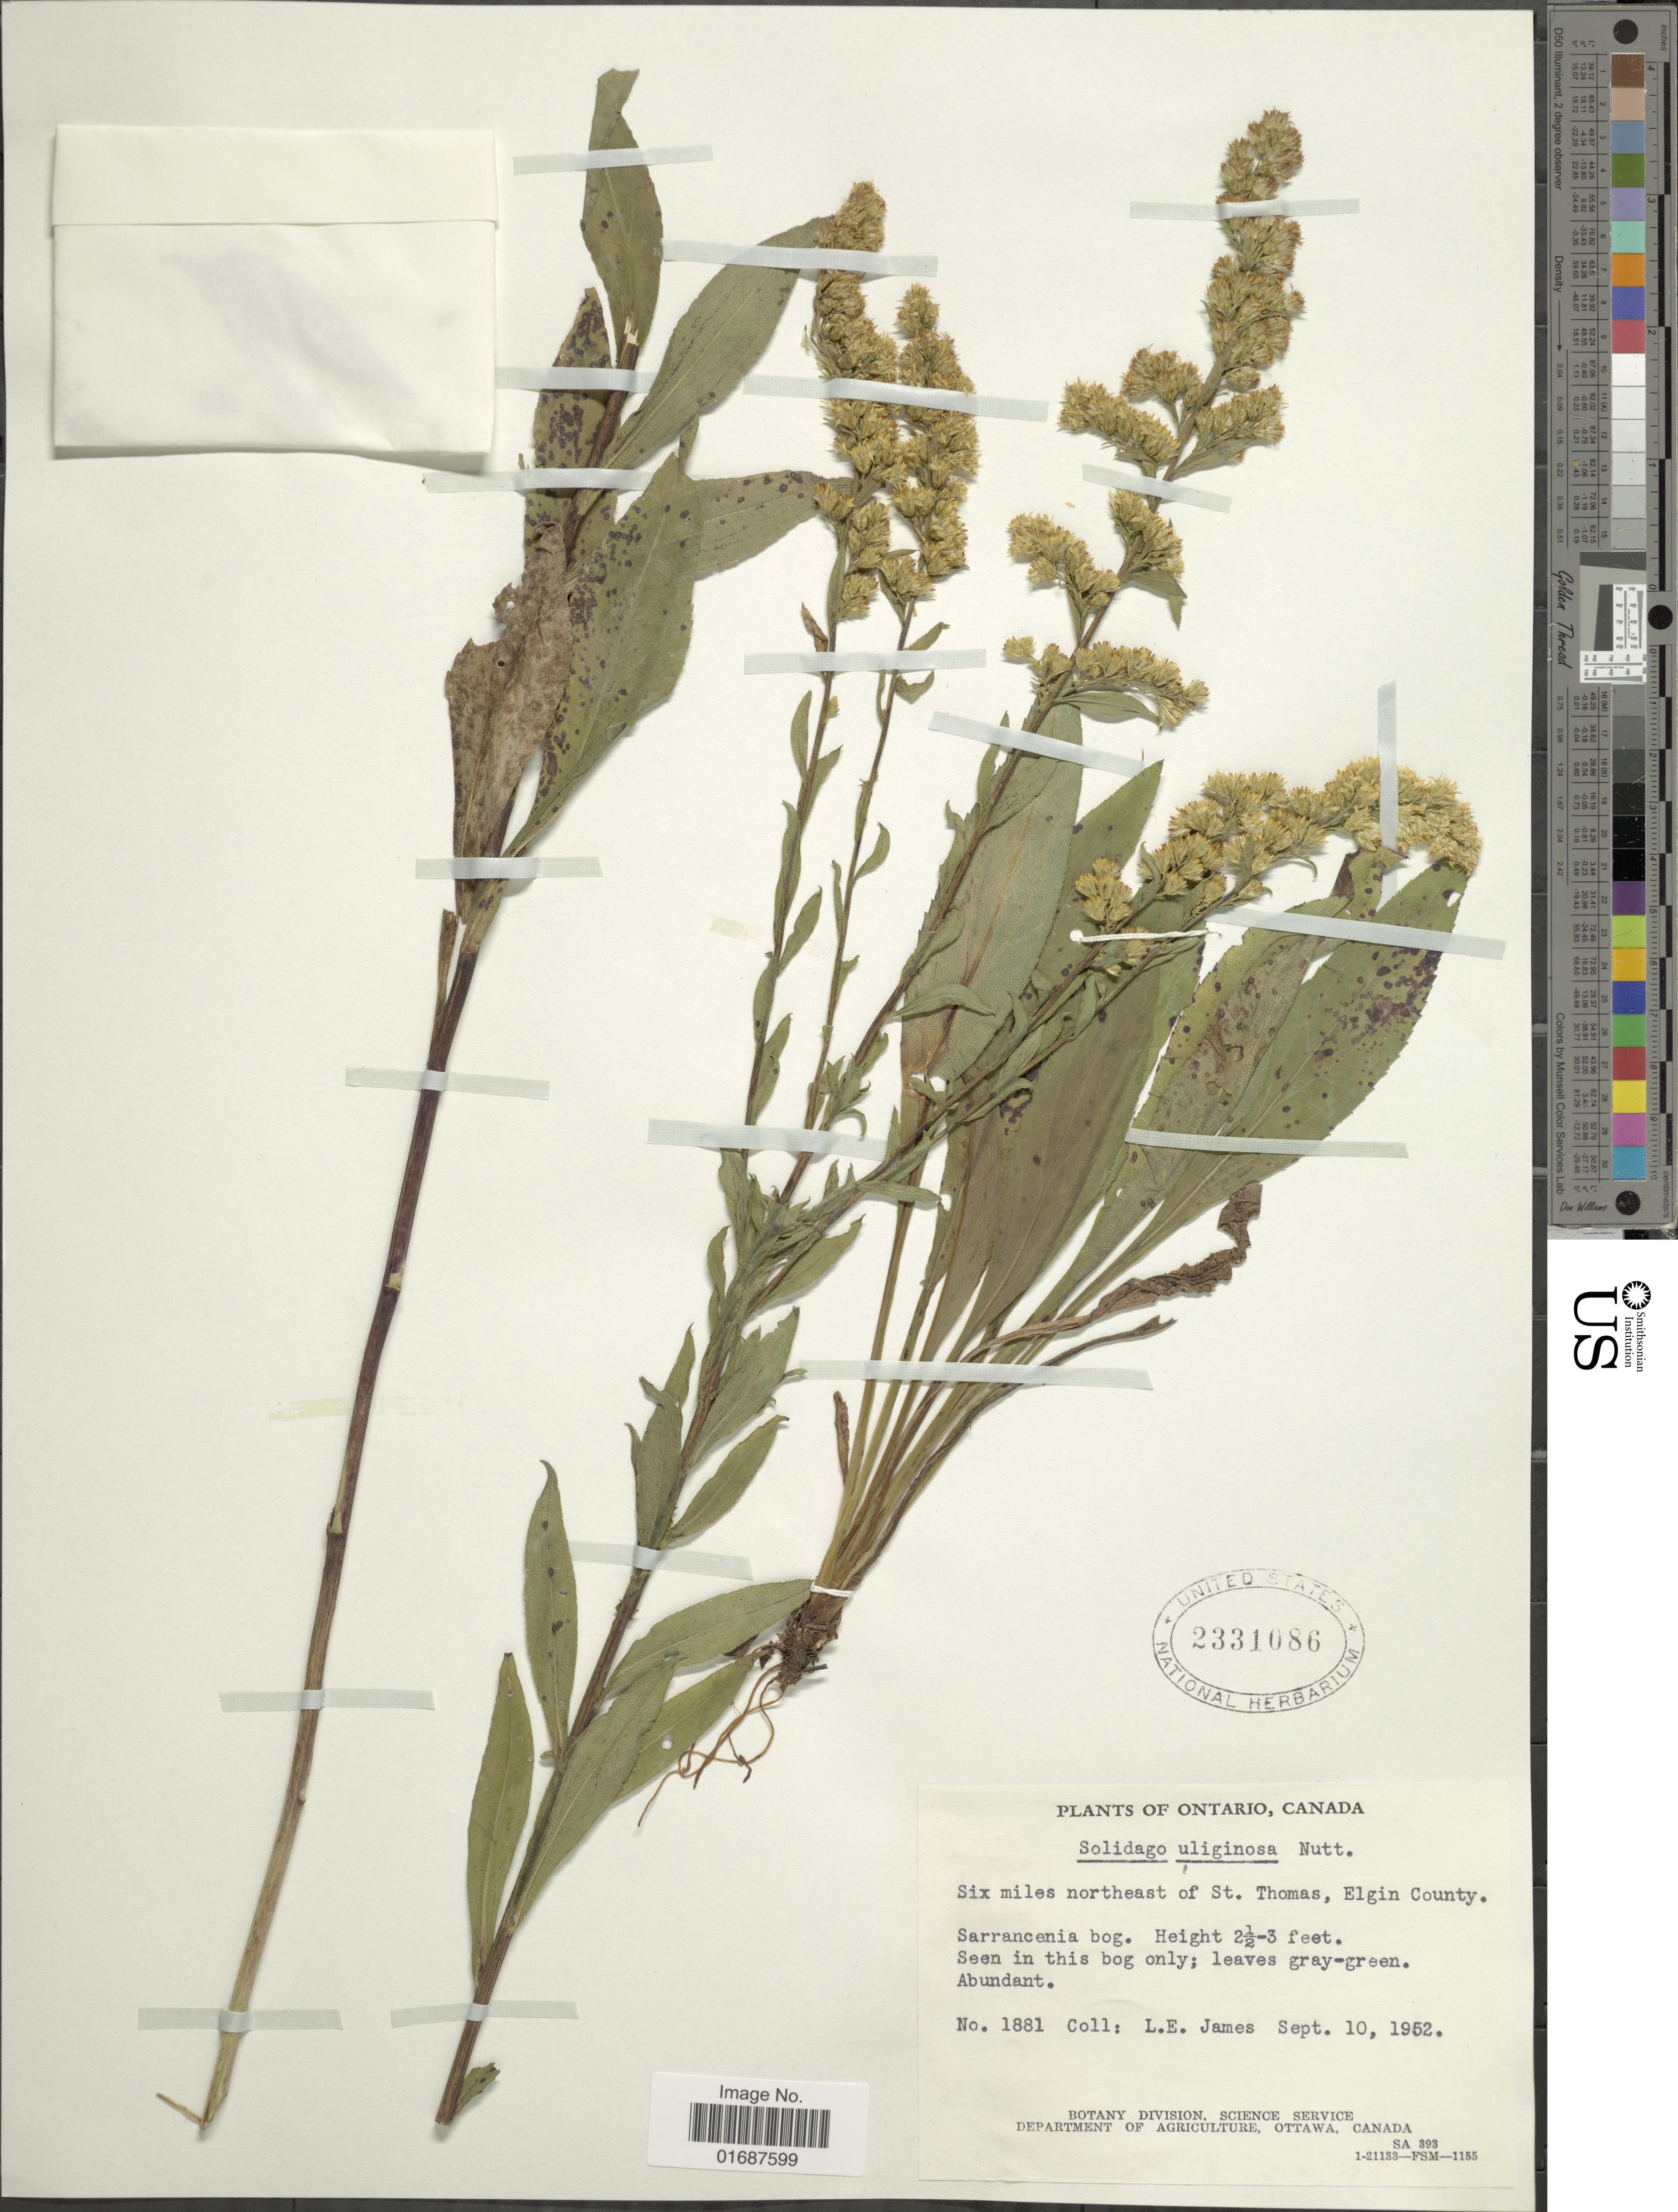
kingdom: Plantae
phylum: Tracheophyta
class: Magnoliopsida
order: Asterales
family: Asteraceae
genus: Solidago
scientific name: Solidago uliginosa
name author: Nutt.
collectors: L. E. James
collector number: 1881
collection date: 1952-09-10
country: Canada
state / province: Ontario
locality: Six miles northeast of St. Thomas, Elgin County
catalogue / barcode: US 2331086